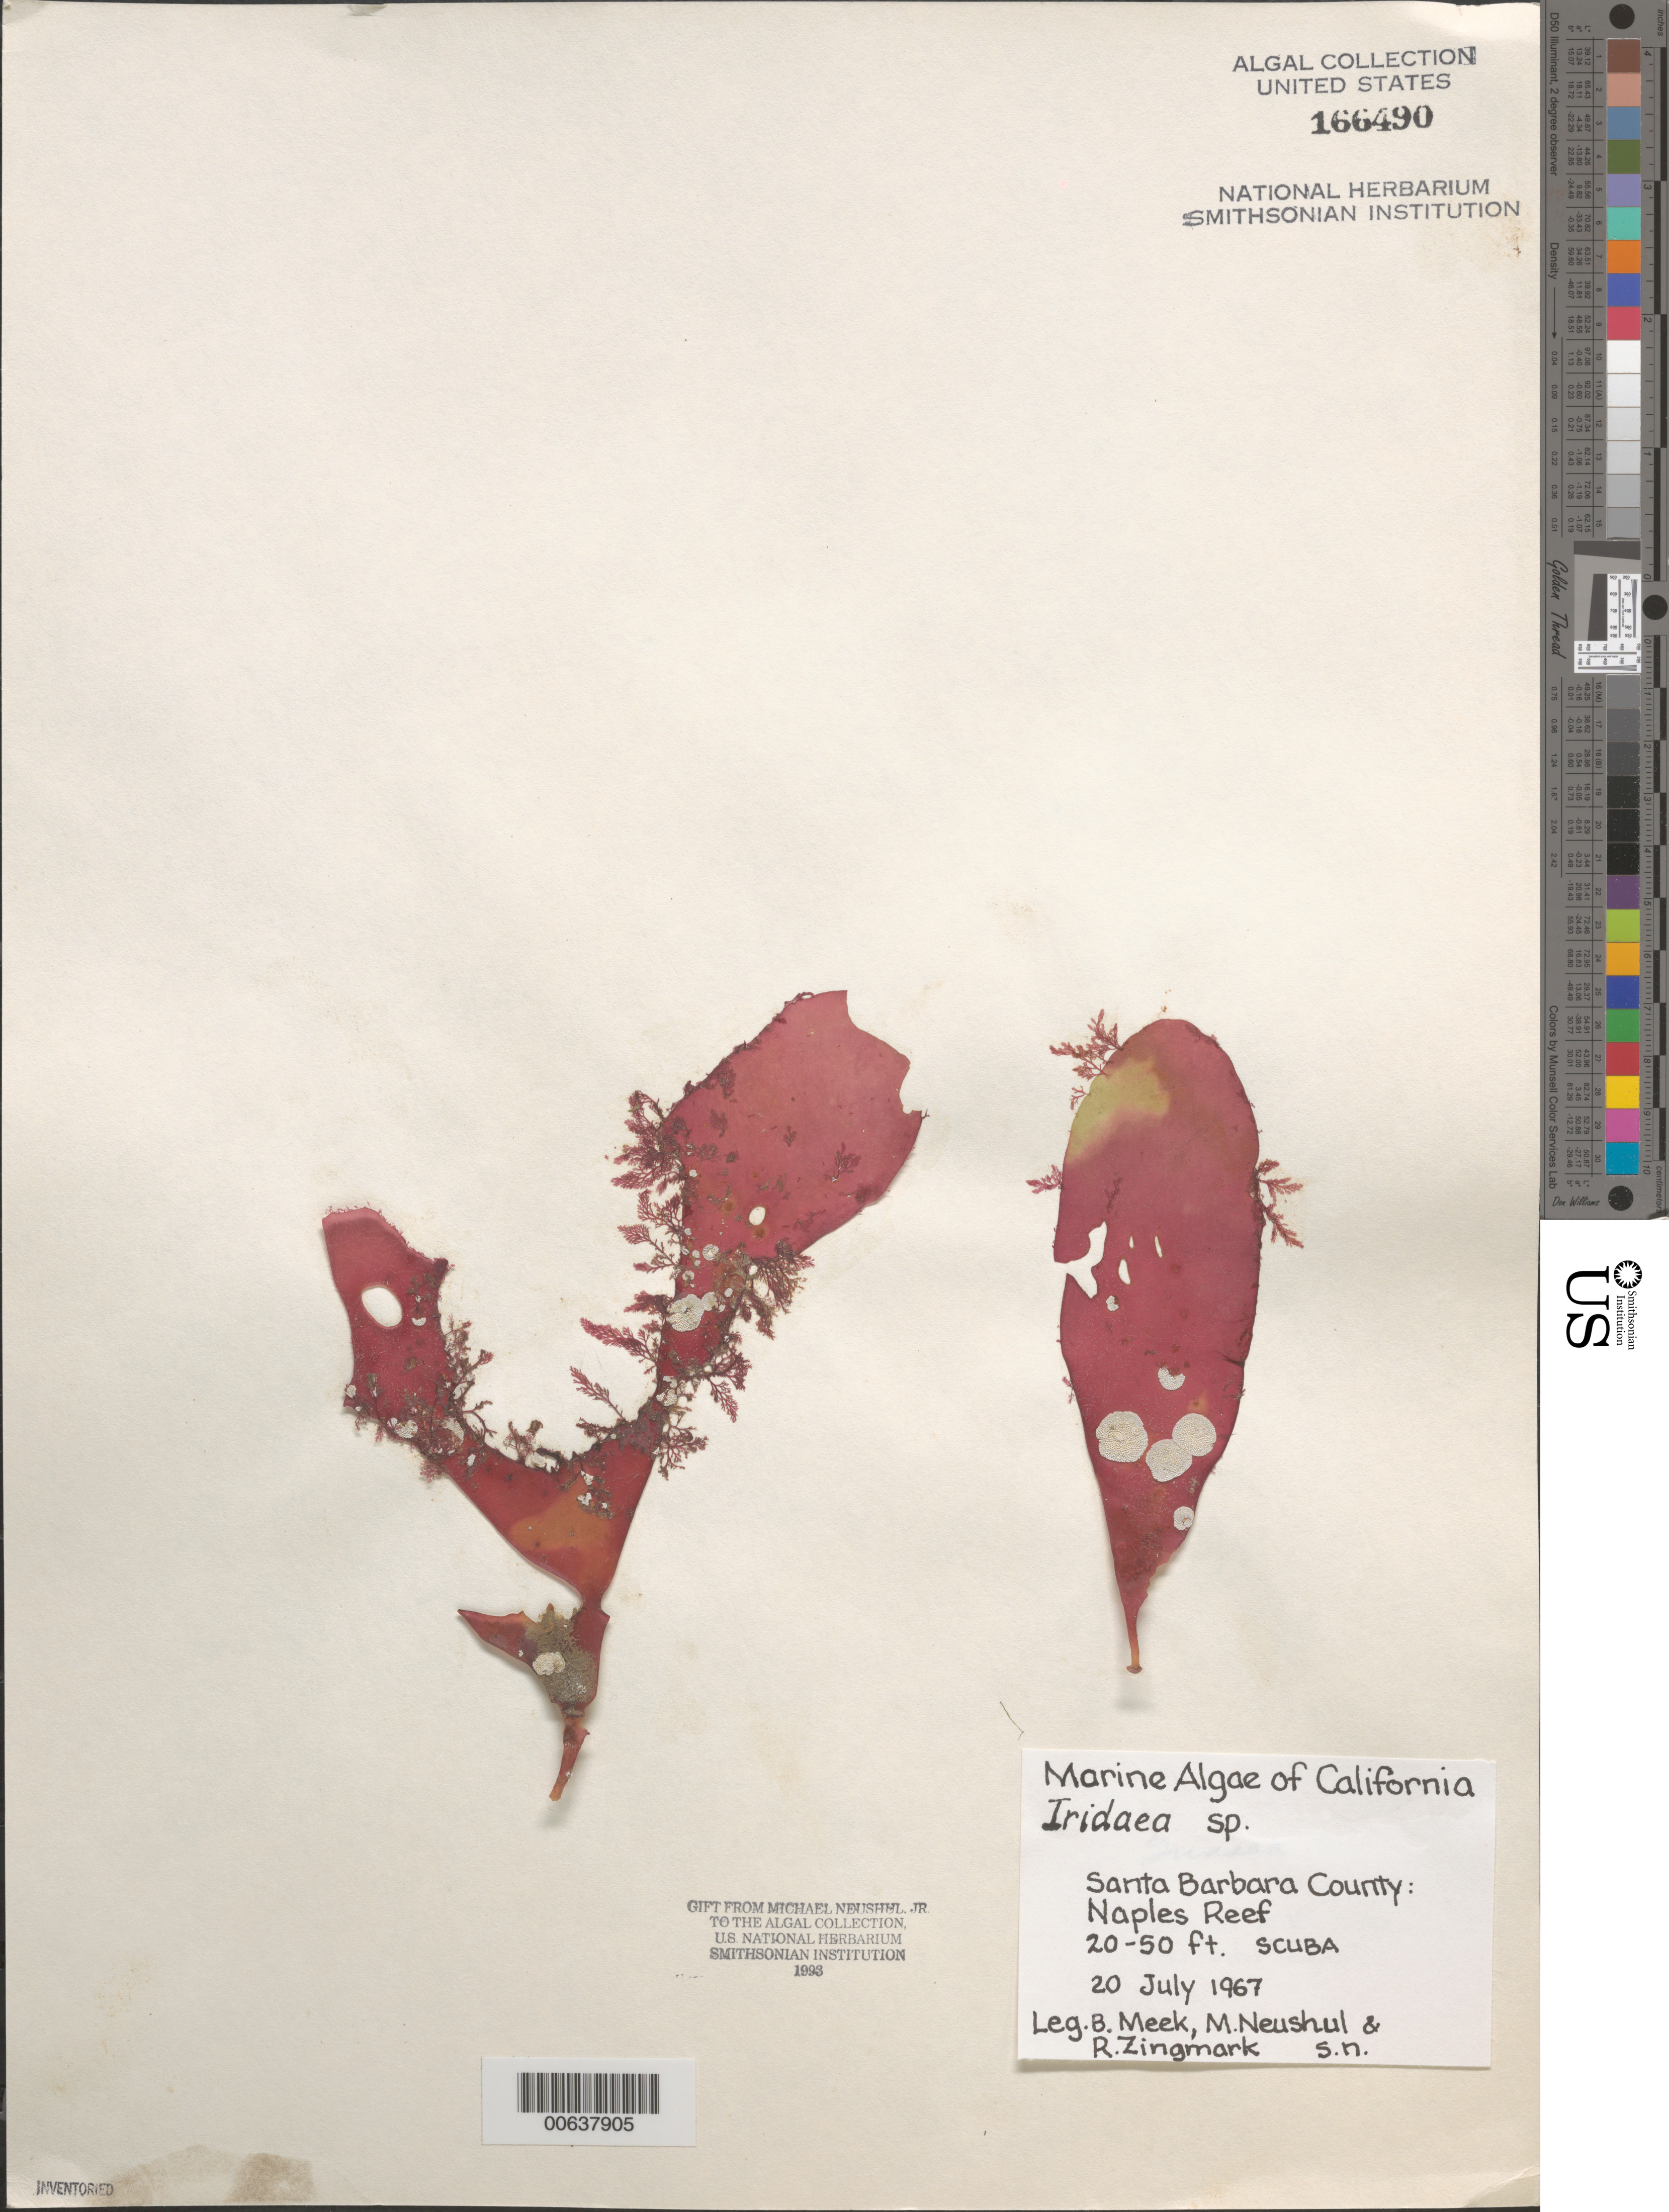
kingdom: Plantae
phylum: Rhodophyta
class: Florideophyceae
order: Gigartinales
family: Gigartinaceae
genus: Iridaea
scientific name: Iridaea sp.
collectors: B. Meek, M. Neushul & R. Zingmark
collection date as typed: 20 Jul 1967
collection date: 1967-07-20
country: United States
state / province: California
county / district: Santa Barbara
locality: Naples Reef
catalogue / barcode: US 166490